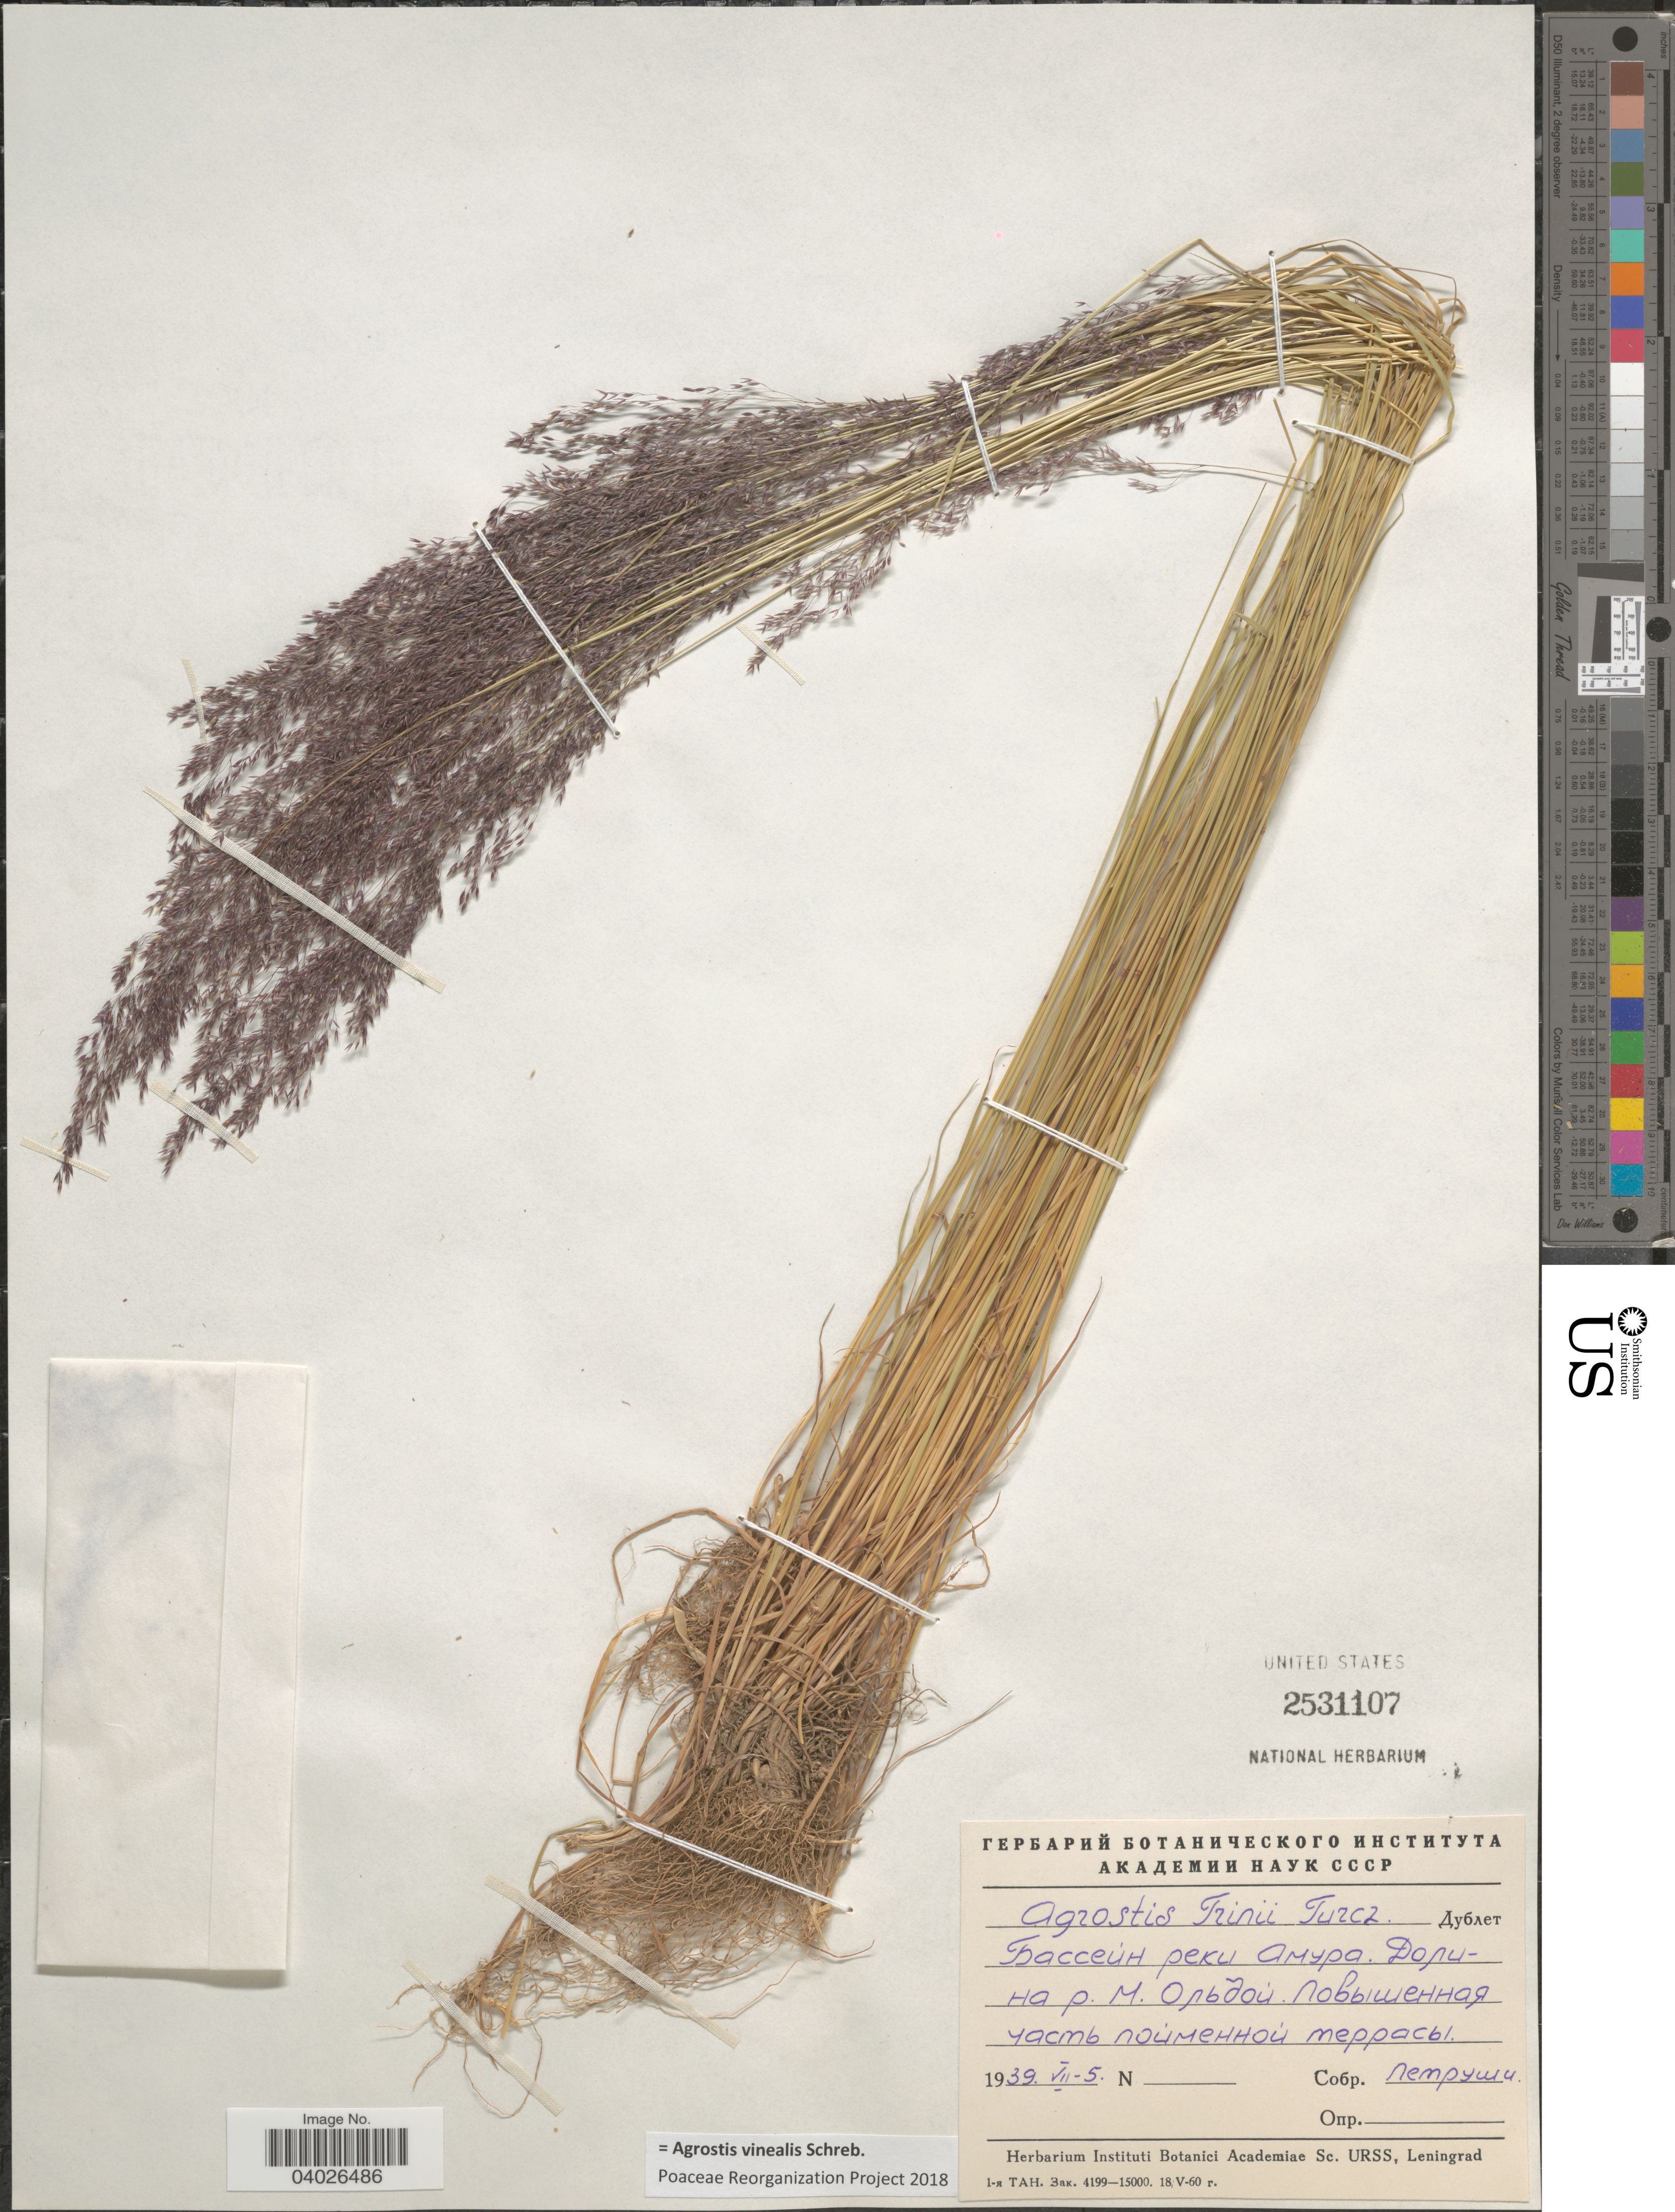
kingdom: Plantae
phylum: Tracheophyta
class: Liliopsida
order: Poales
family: Poaceae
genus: Agrostis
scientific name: Agrostis vinealis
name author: Schreb.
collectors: Petrushy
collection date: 1939-07-05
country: Russian Federation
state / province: Amur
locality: Valley of river Malyy Oldoy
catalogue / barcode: US 2531107